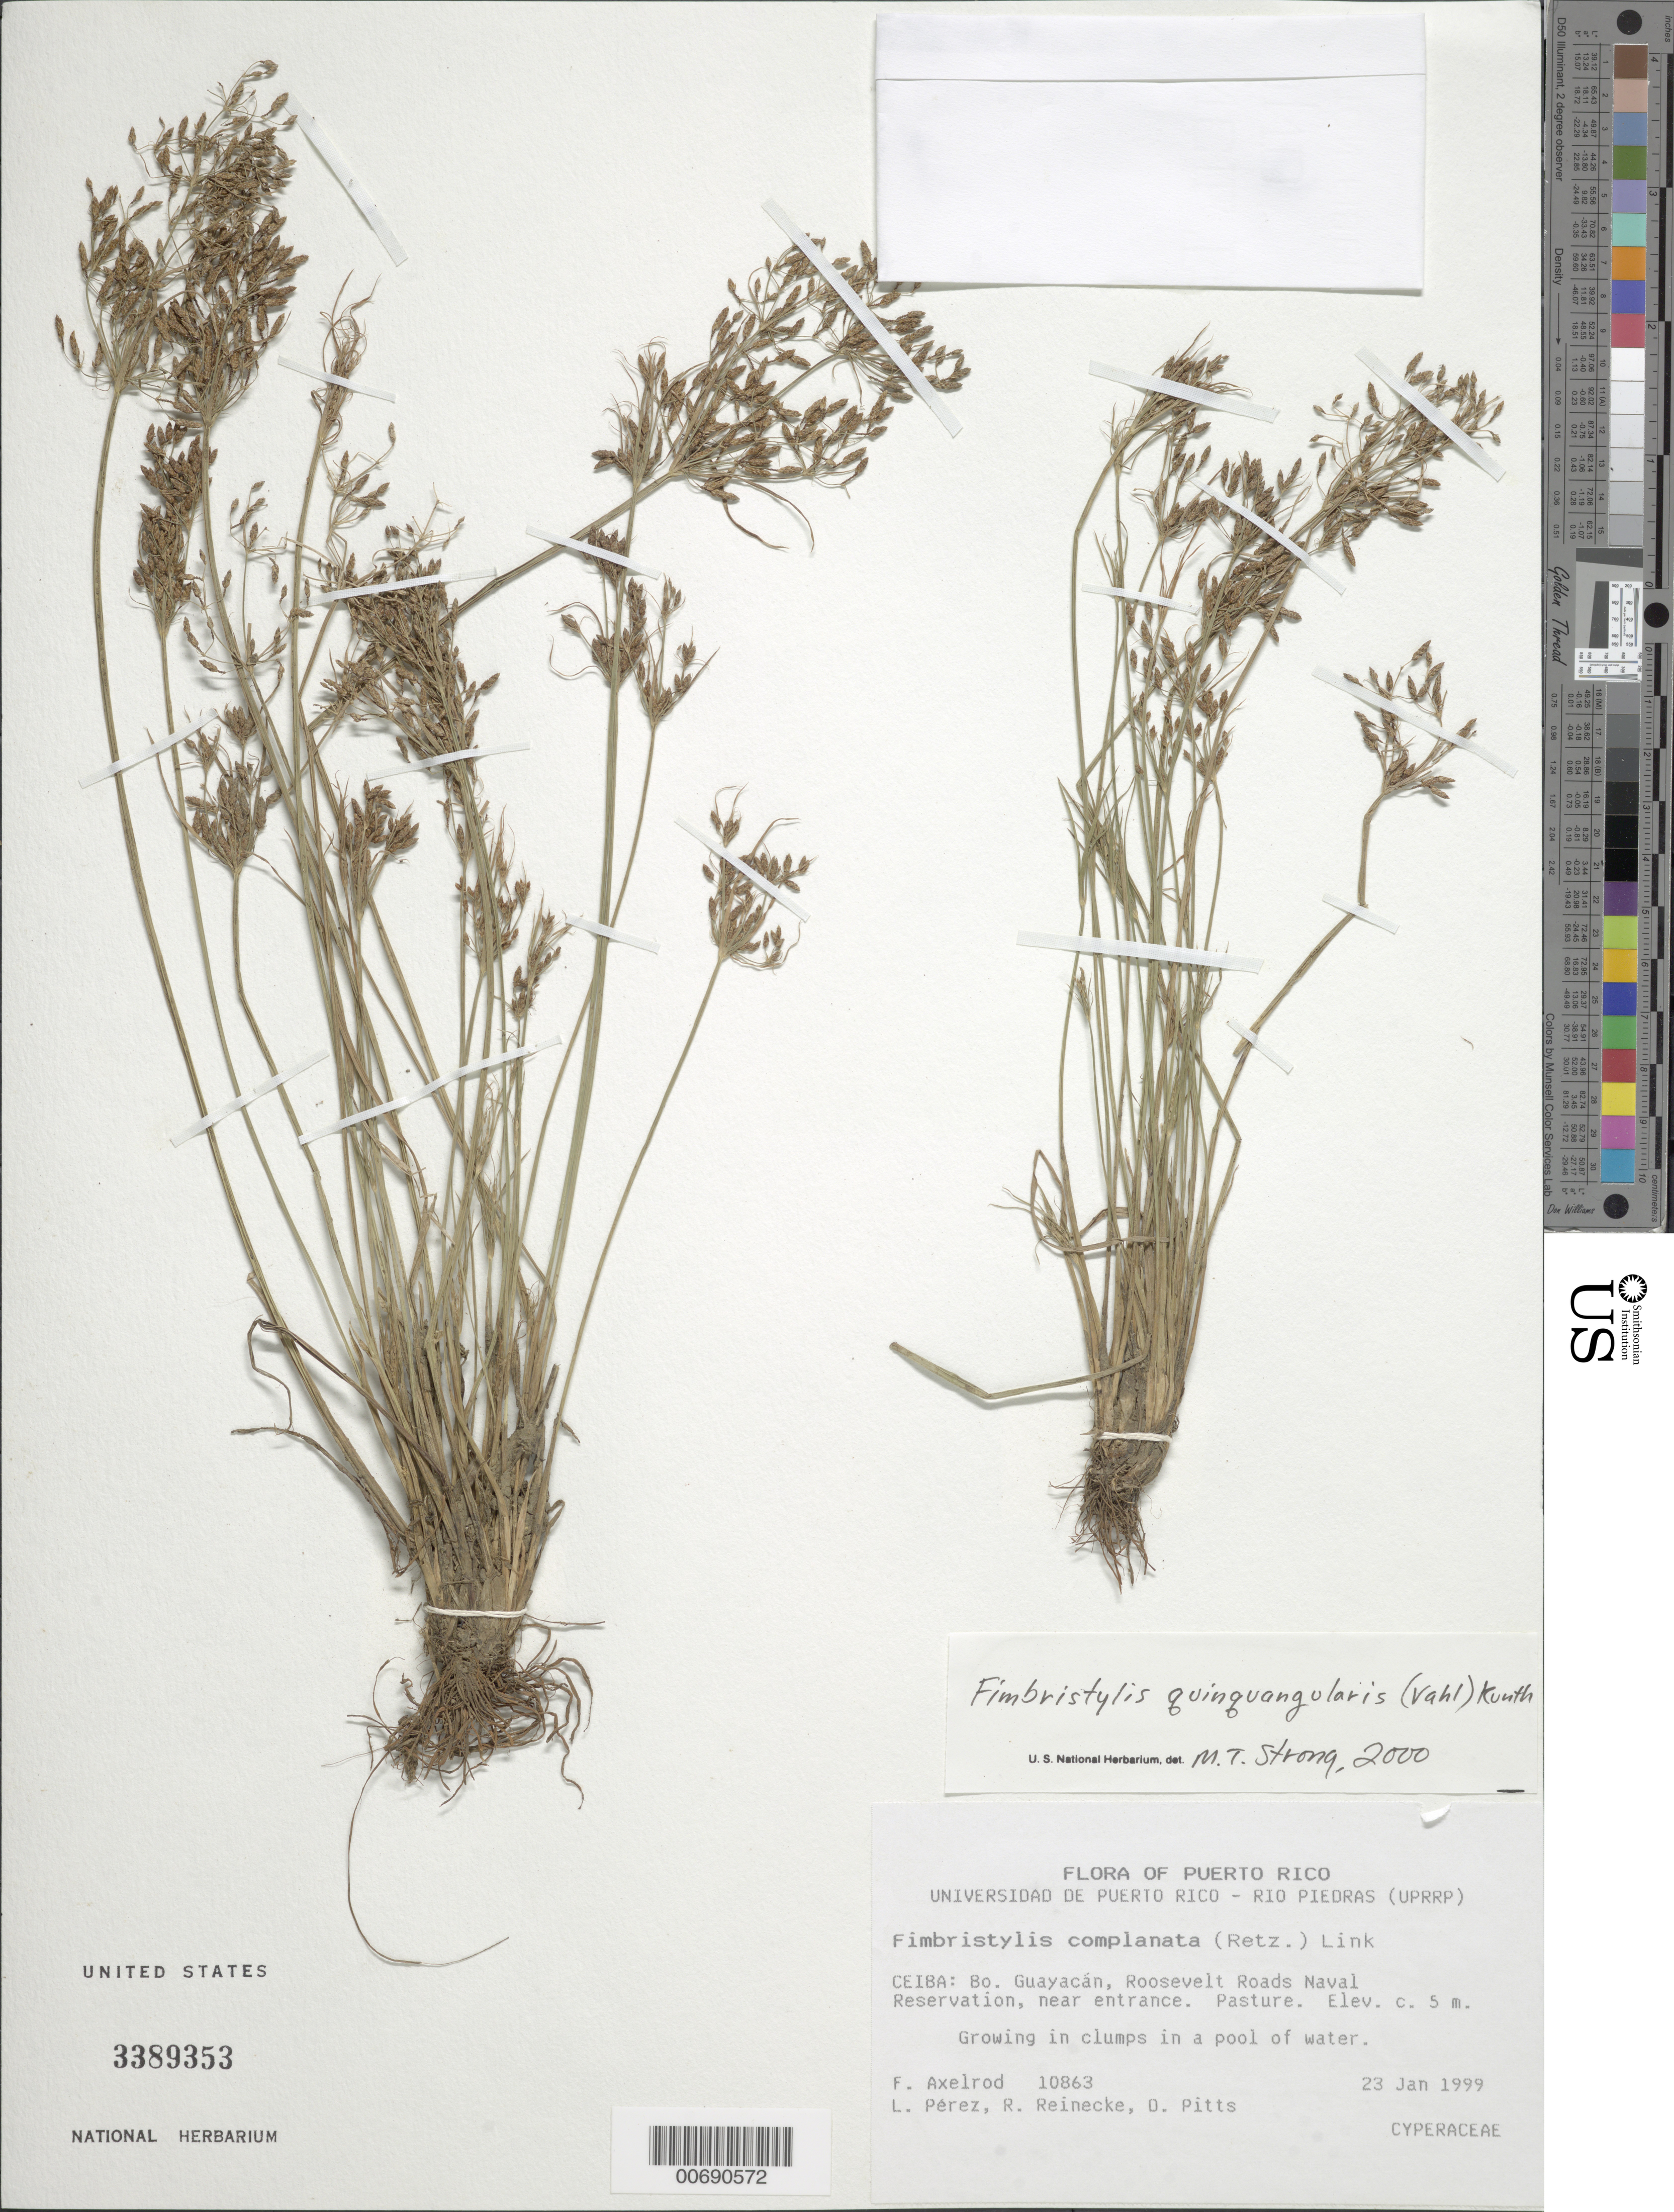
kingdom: Plantae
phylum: Tracheophyta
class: Liliopsida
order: Poales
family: Cyperaceae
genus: Fimbristylis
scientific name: Fimbristylis quinquangularis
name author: (Vahl) Kunth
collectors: F. S. Axelrod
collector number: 10863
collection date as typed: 23 Jan 1999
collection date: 1999-01-23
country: Puerto Rico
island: Greater Antilles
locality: Ceiba: Bo. Guayacán, Roosevelt Roads Naval Reservation, near entrance.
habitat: pasture.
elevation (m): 5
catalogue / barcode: US 3389353